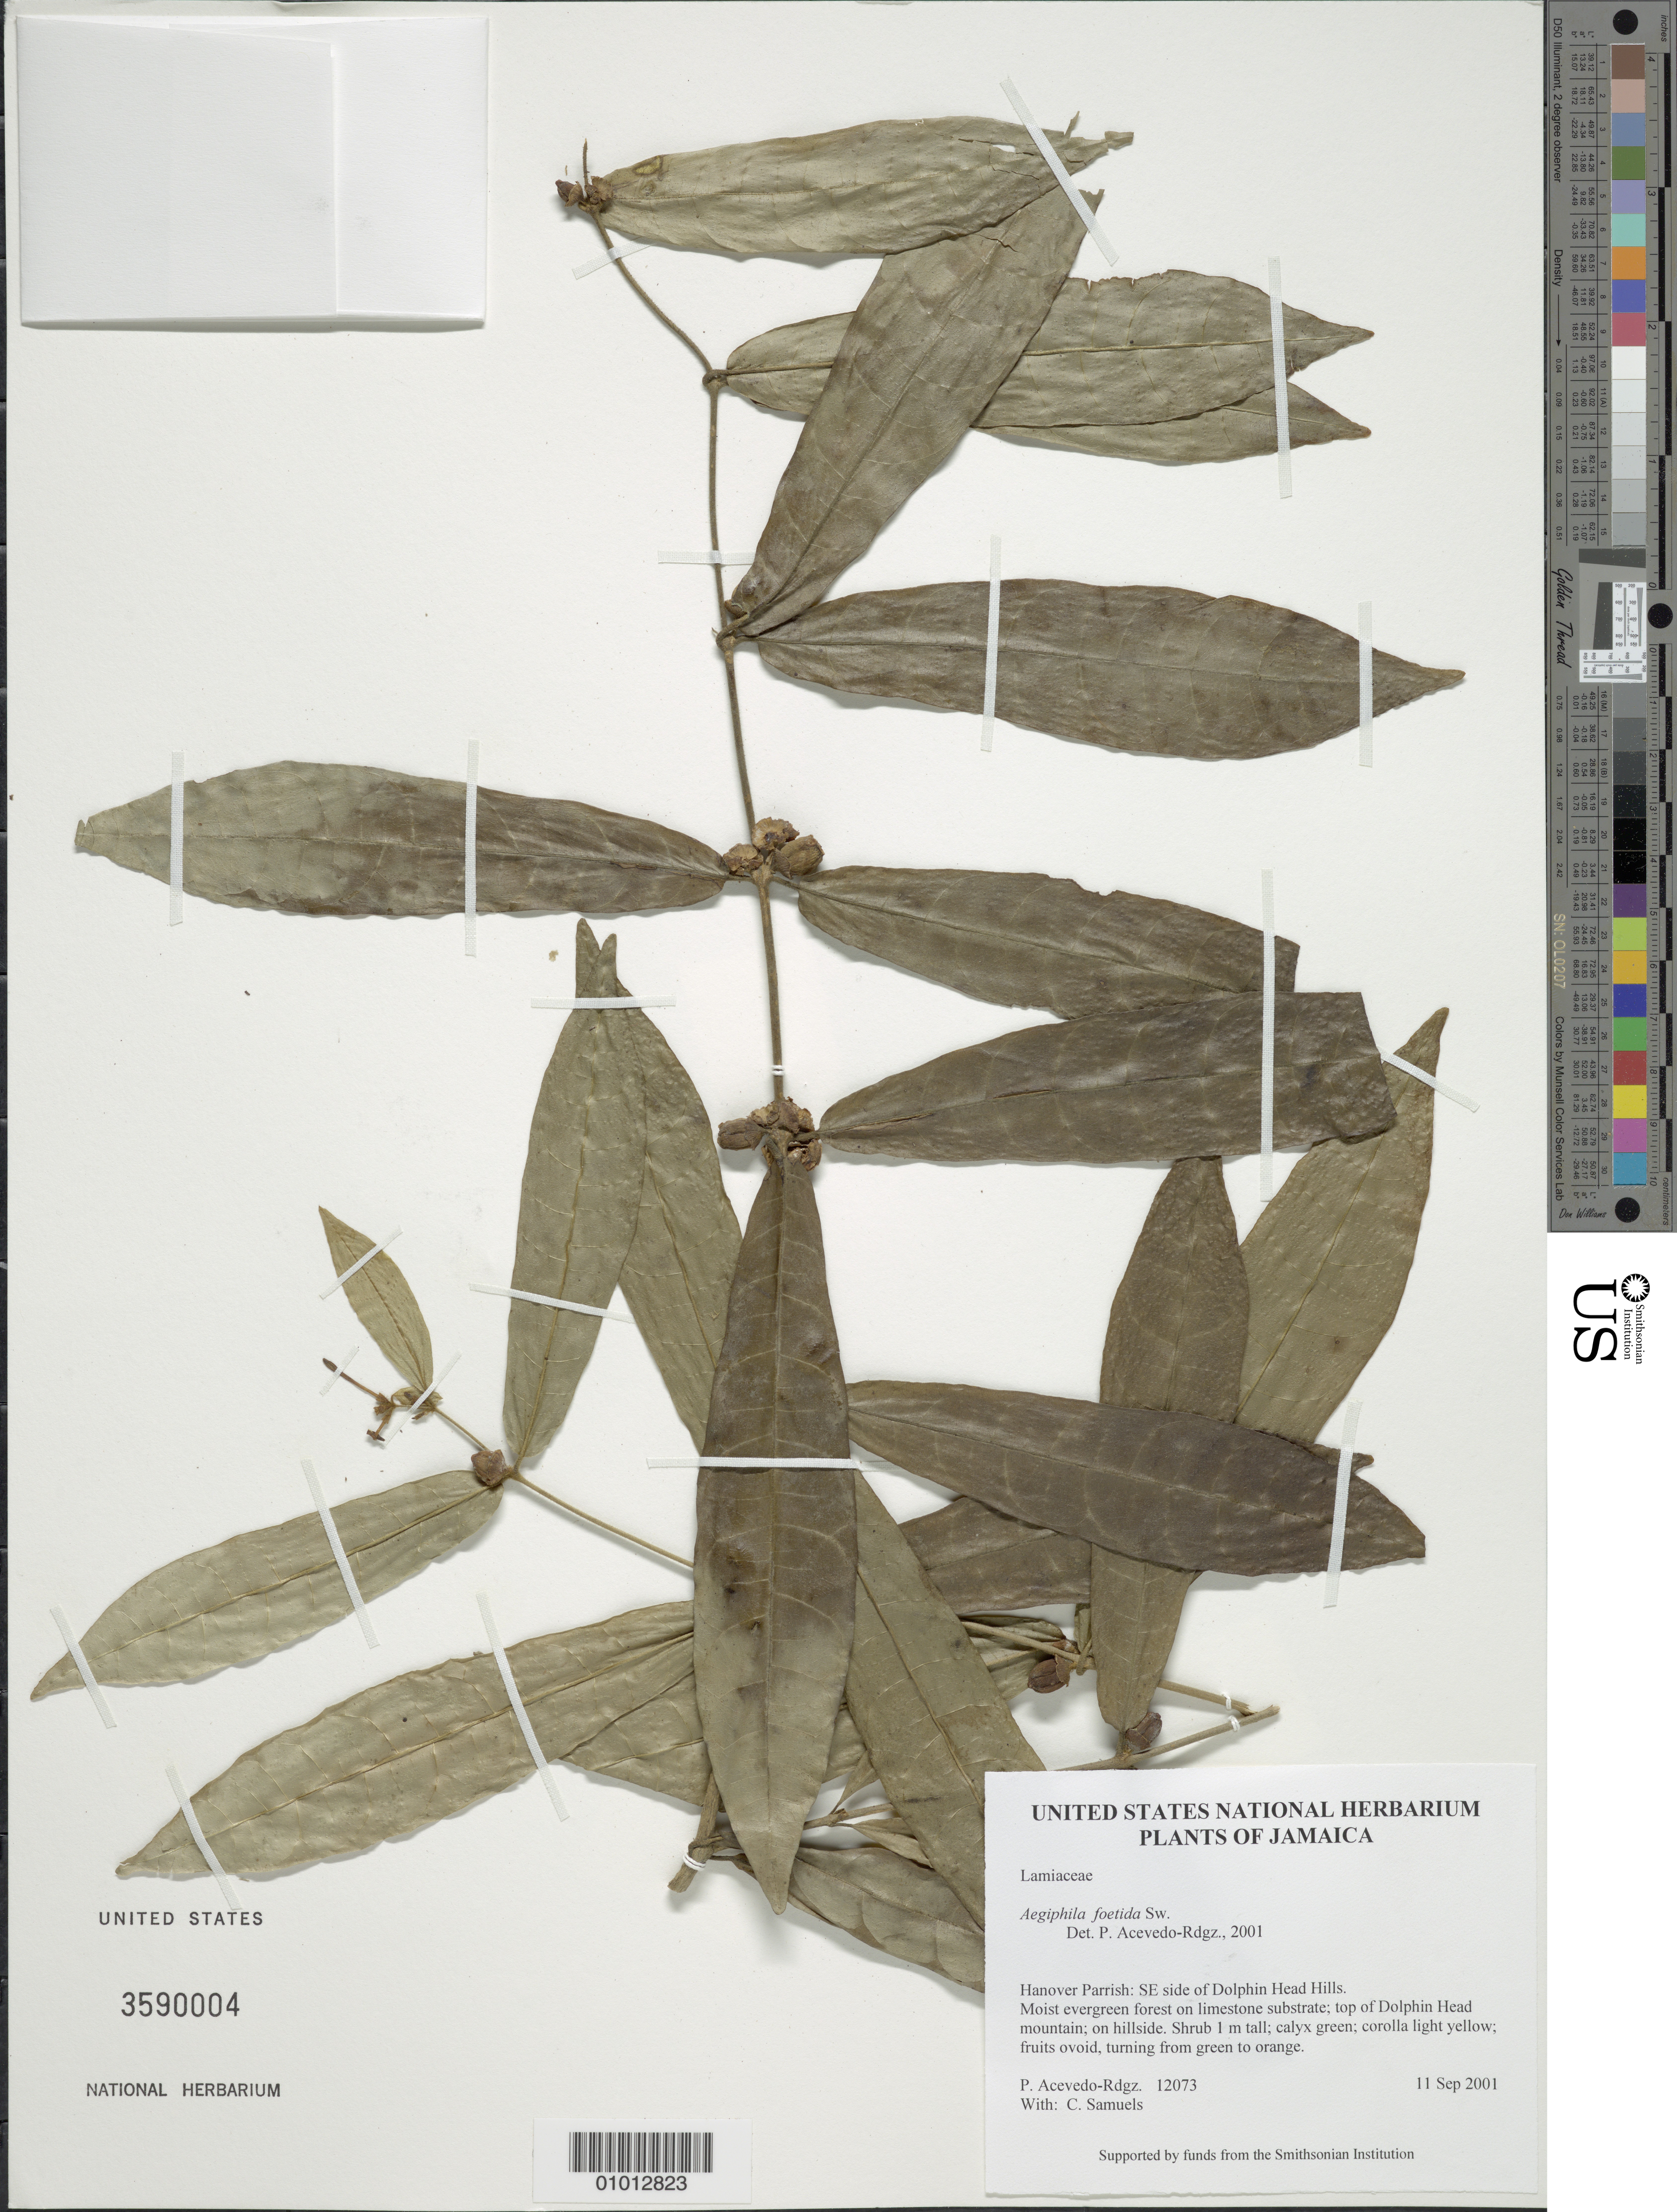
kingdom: Plantae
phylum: Tracheophyta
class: Magnoliopsida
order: Lamiales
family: Lamiaceae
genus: Aegiphila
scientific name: Aegiphila foetida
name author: Sw.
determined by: Acevedo-Rodríguez, P., (BOT), Smithsonian Institution - National Museum of Natural History (UNITED STATES)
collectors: P. Acevedo-Rodr. & C. Samuels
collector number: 12073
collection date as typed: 11 Sep 2001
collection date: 2001-09-11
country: Jamaica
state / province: Hanover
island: Jamaica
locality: Hanover Parrish: SE side of Dolphin Head Hills.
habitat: Moist evergreen forest on limestone substrate; top of Dolphin Head mountain; on hillside.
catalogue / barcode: US 3590004